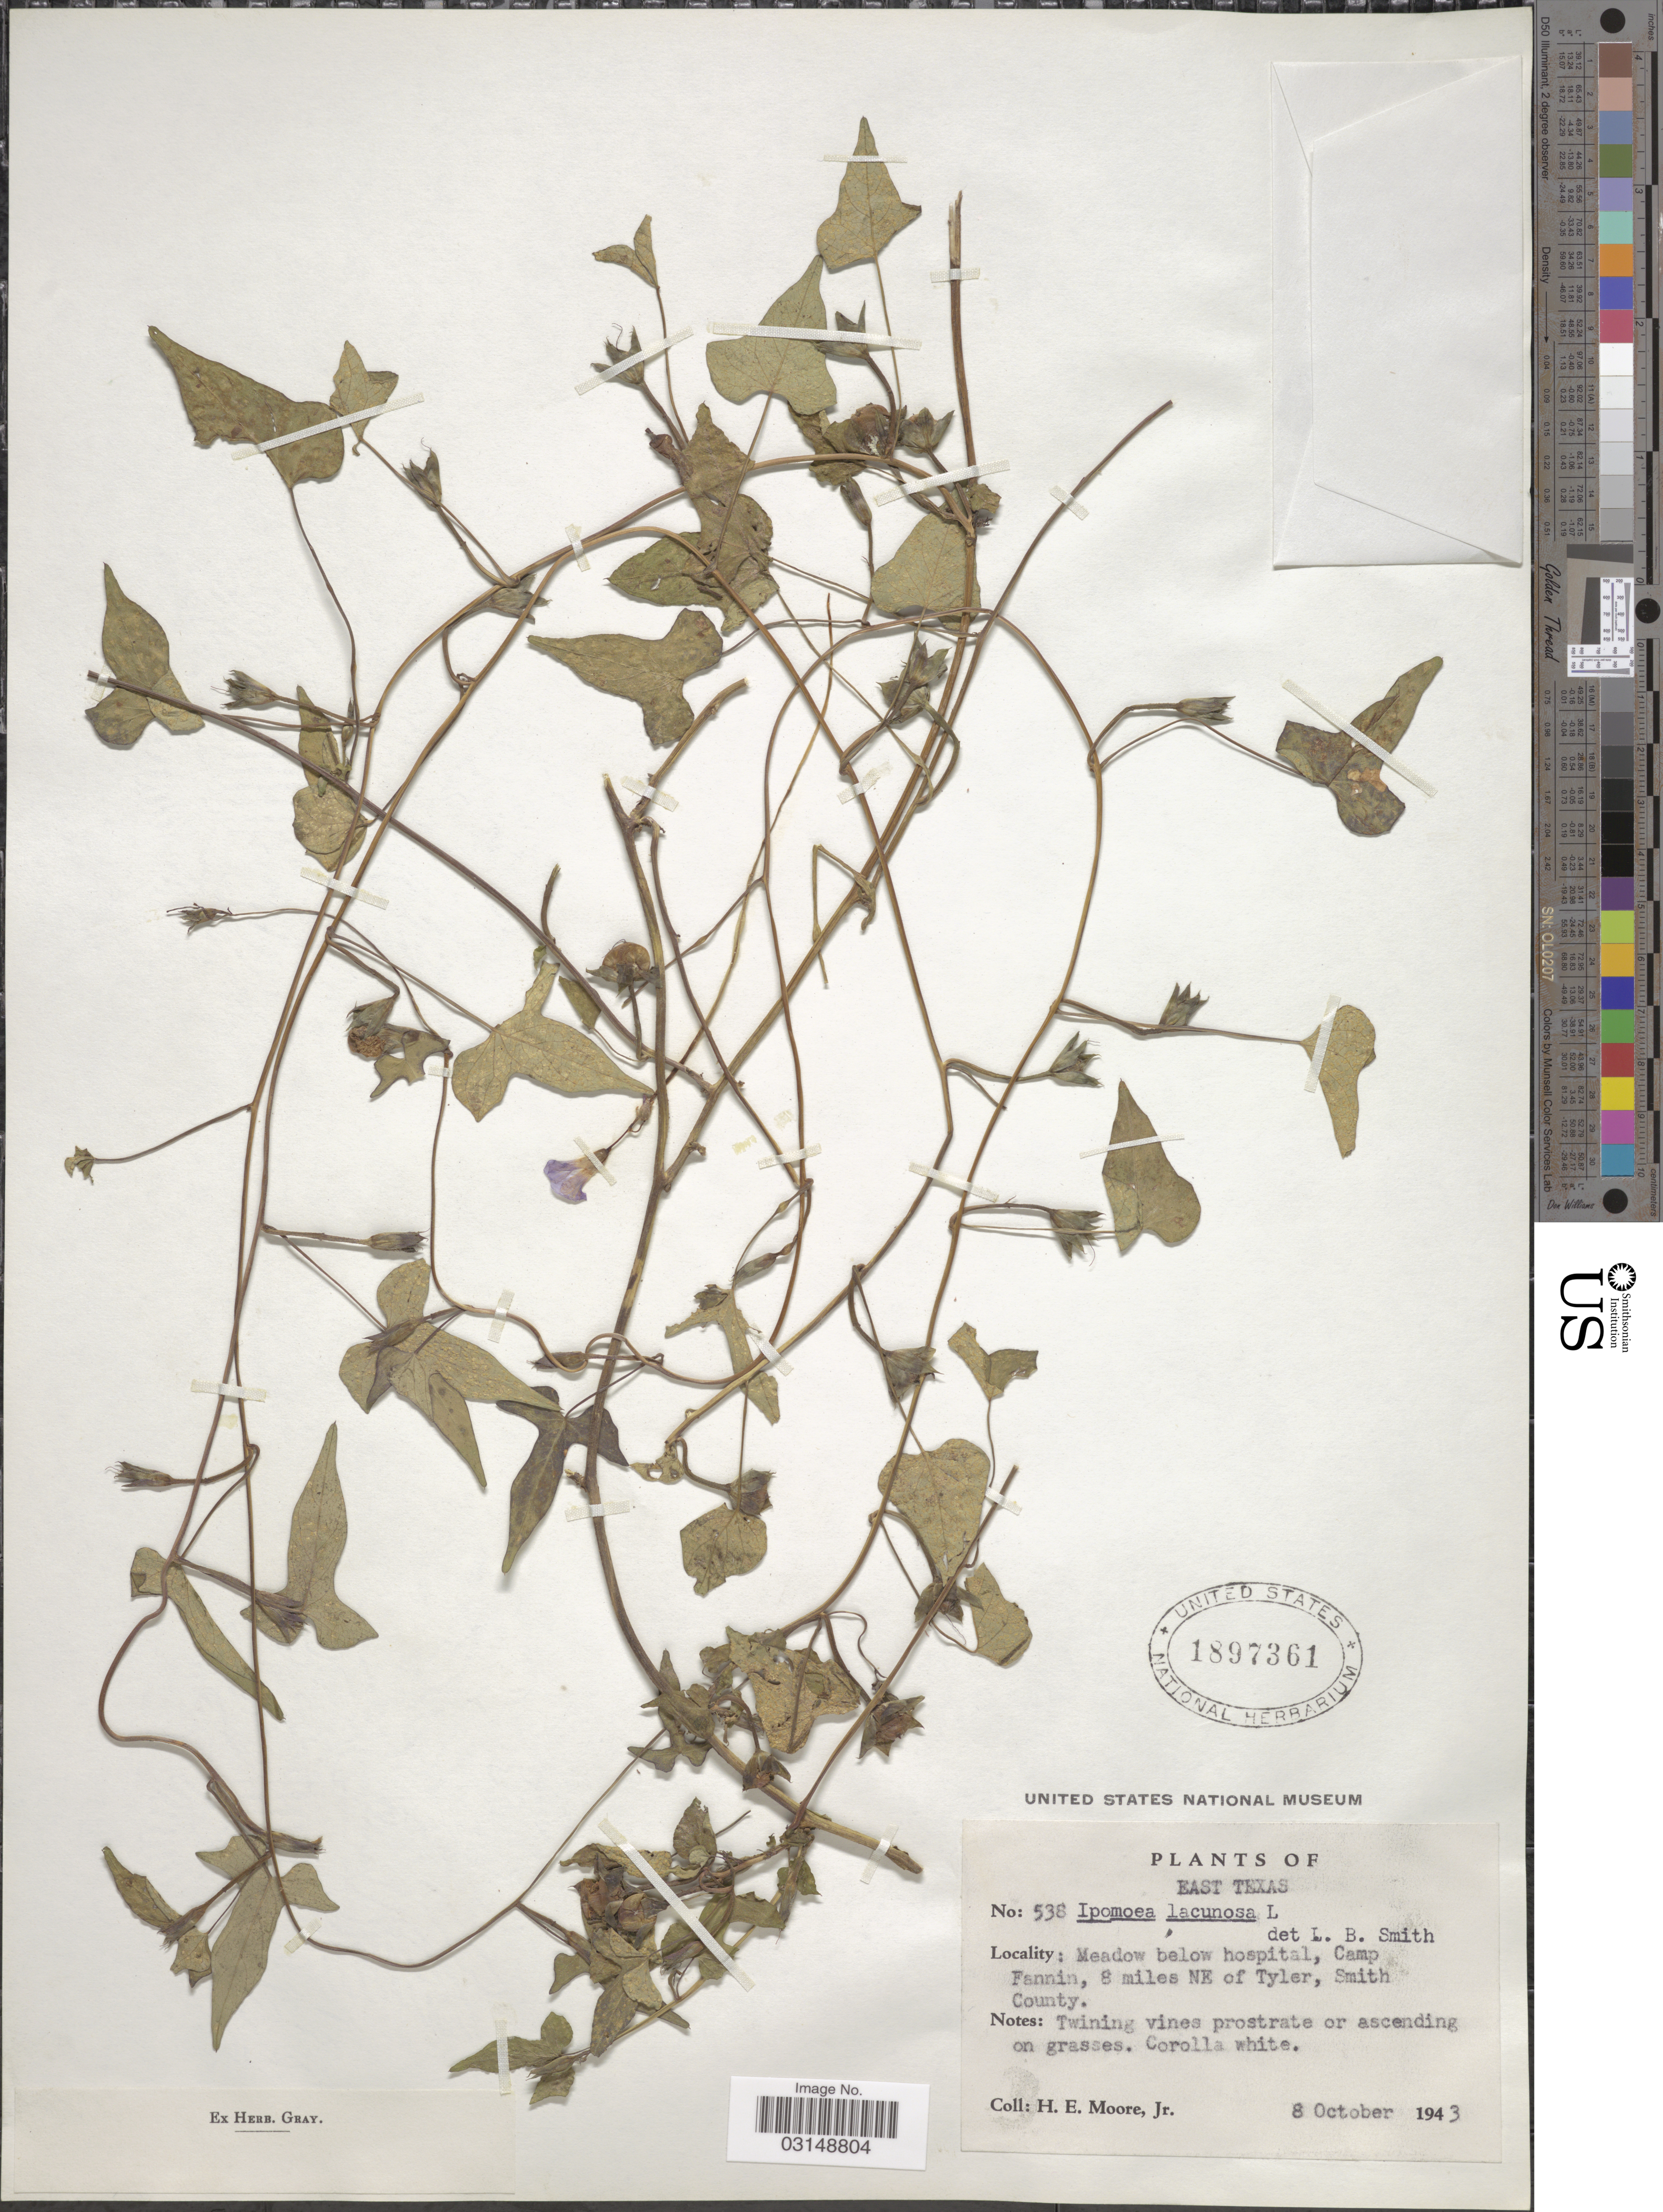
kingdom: Plantae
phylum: Tracheophyta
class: Magnoliopsida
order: Solanales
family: Convolvulaceae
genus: Ipomoea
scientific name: Ipomoea lacunosa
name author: L.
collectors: H. Moore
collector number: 538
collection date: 1943-10-08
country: United States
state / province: Texas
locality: East Texas. Meadow below hospital, Camp Fannin, 8 miles NE of Tyler, Smith County.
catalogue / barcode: US 1897361